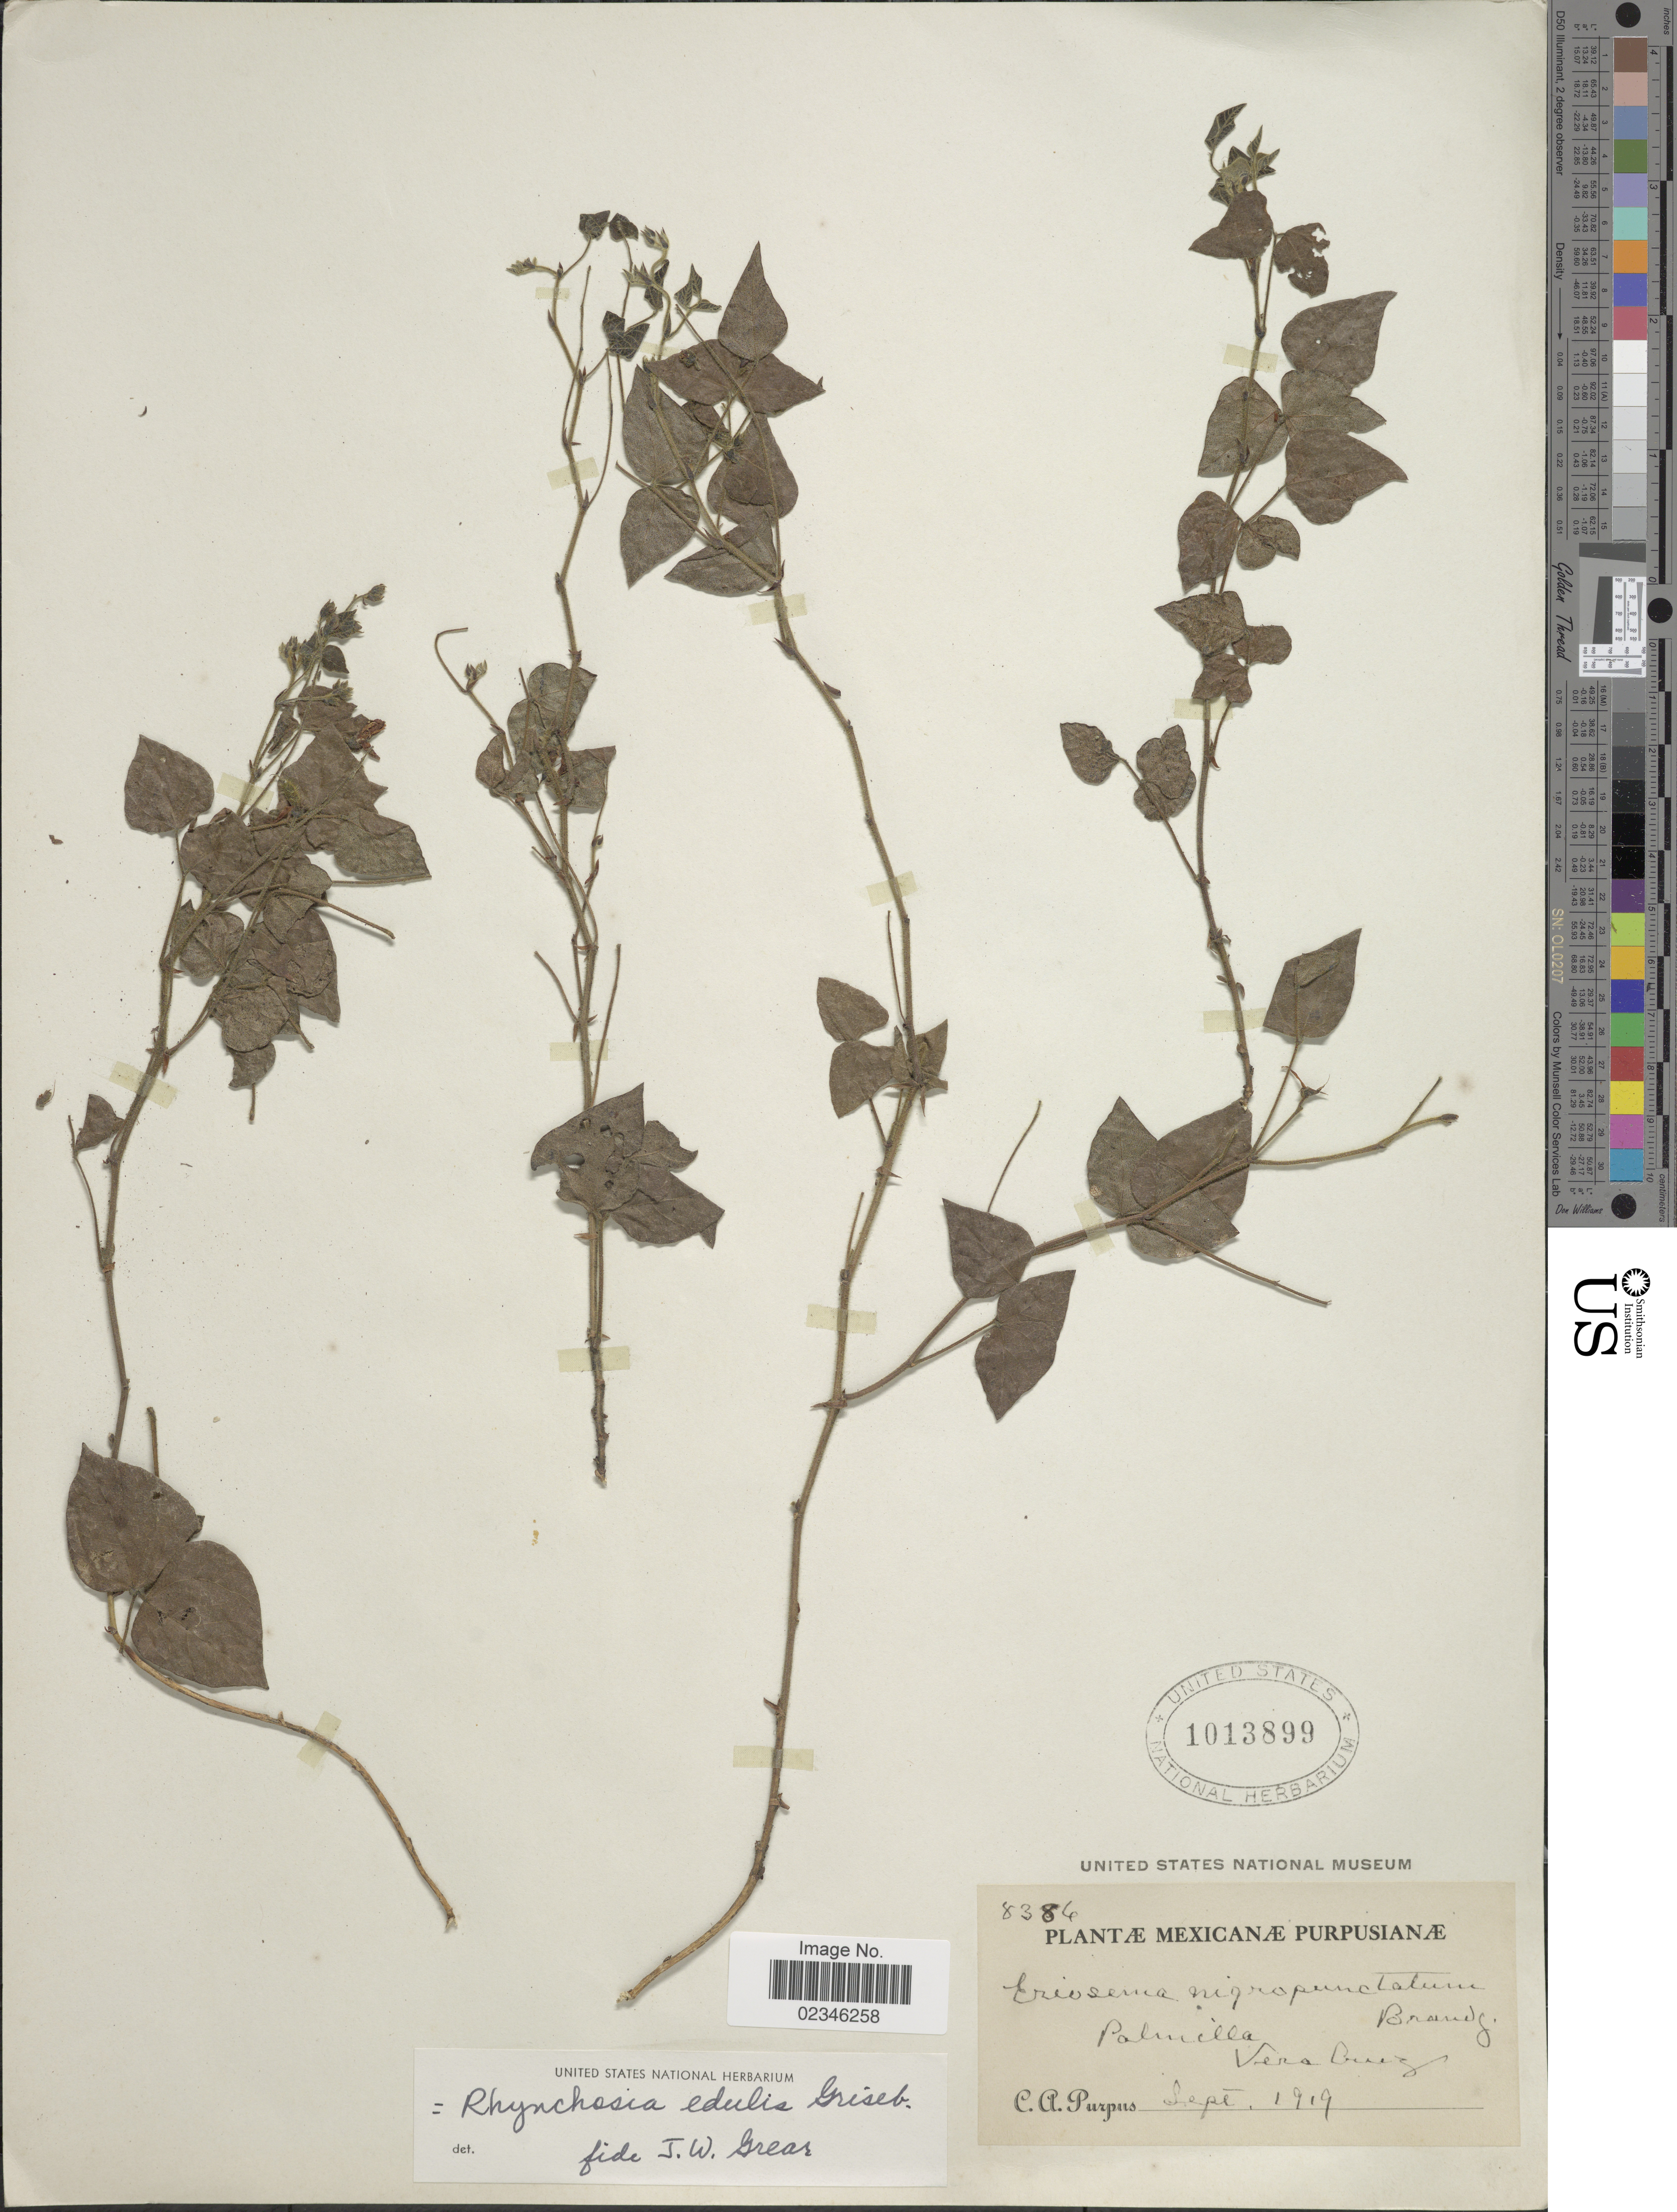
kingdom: Plantae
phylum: Tracheophyta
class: Magnoliopsida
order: Fabales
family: Fabaceae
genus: Rhynchosia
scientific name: Rhynchosia edulis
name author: Griseb.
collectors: C. A. Purpus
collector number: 8386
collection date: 1919-09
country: Mexico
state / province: Veracruz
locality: Palmilla, Vera Cruz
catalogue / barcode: US 1013899